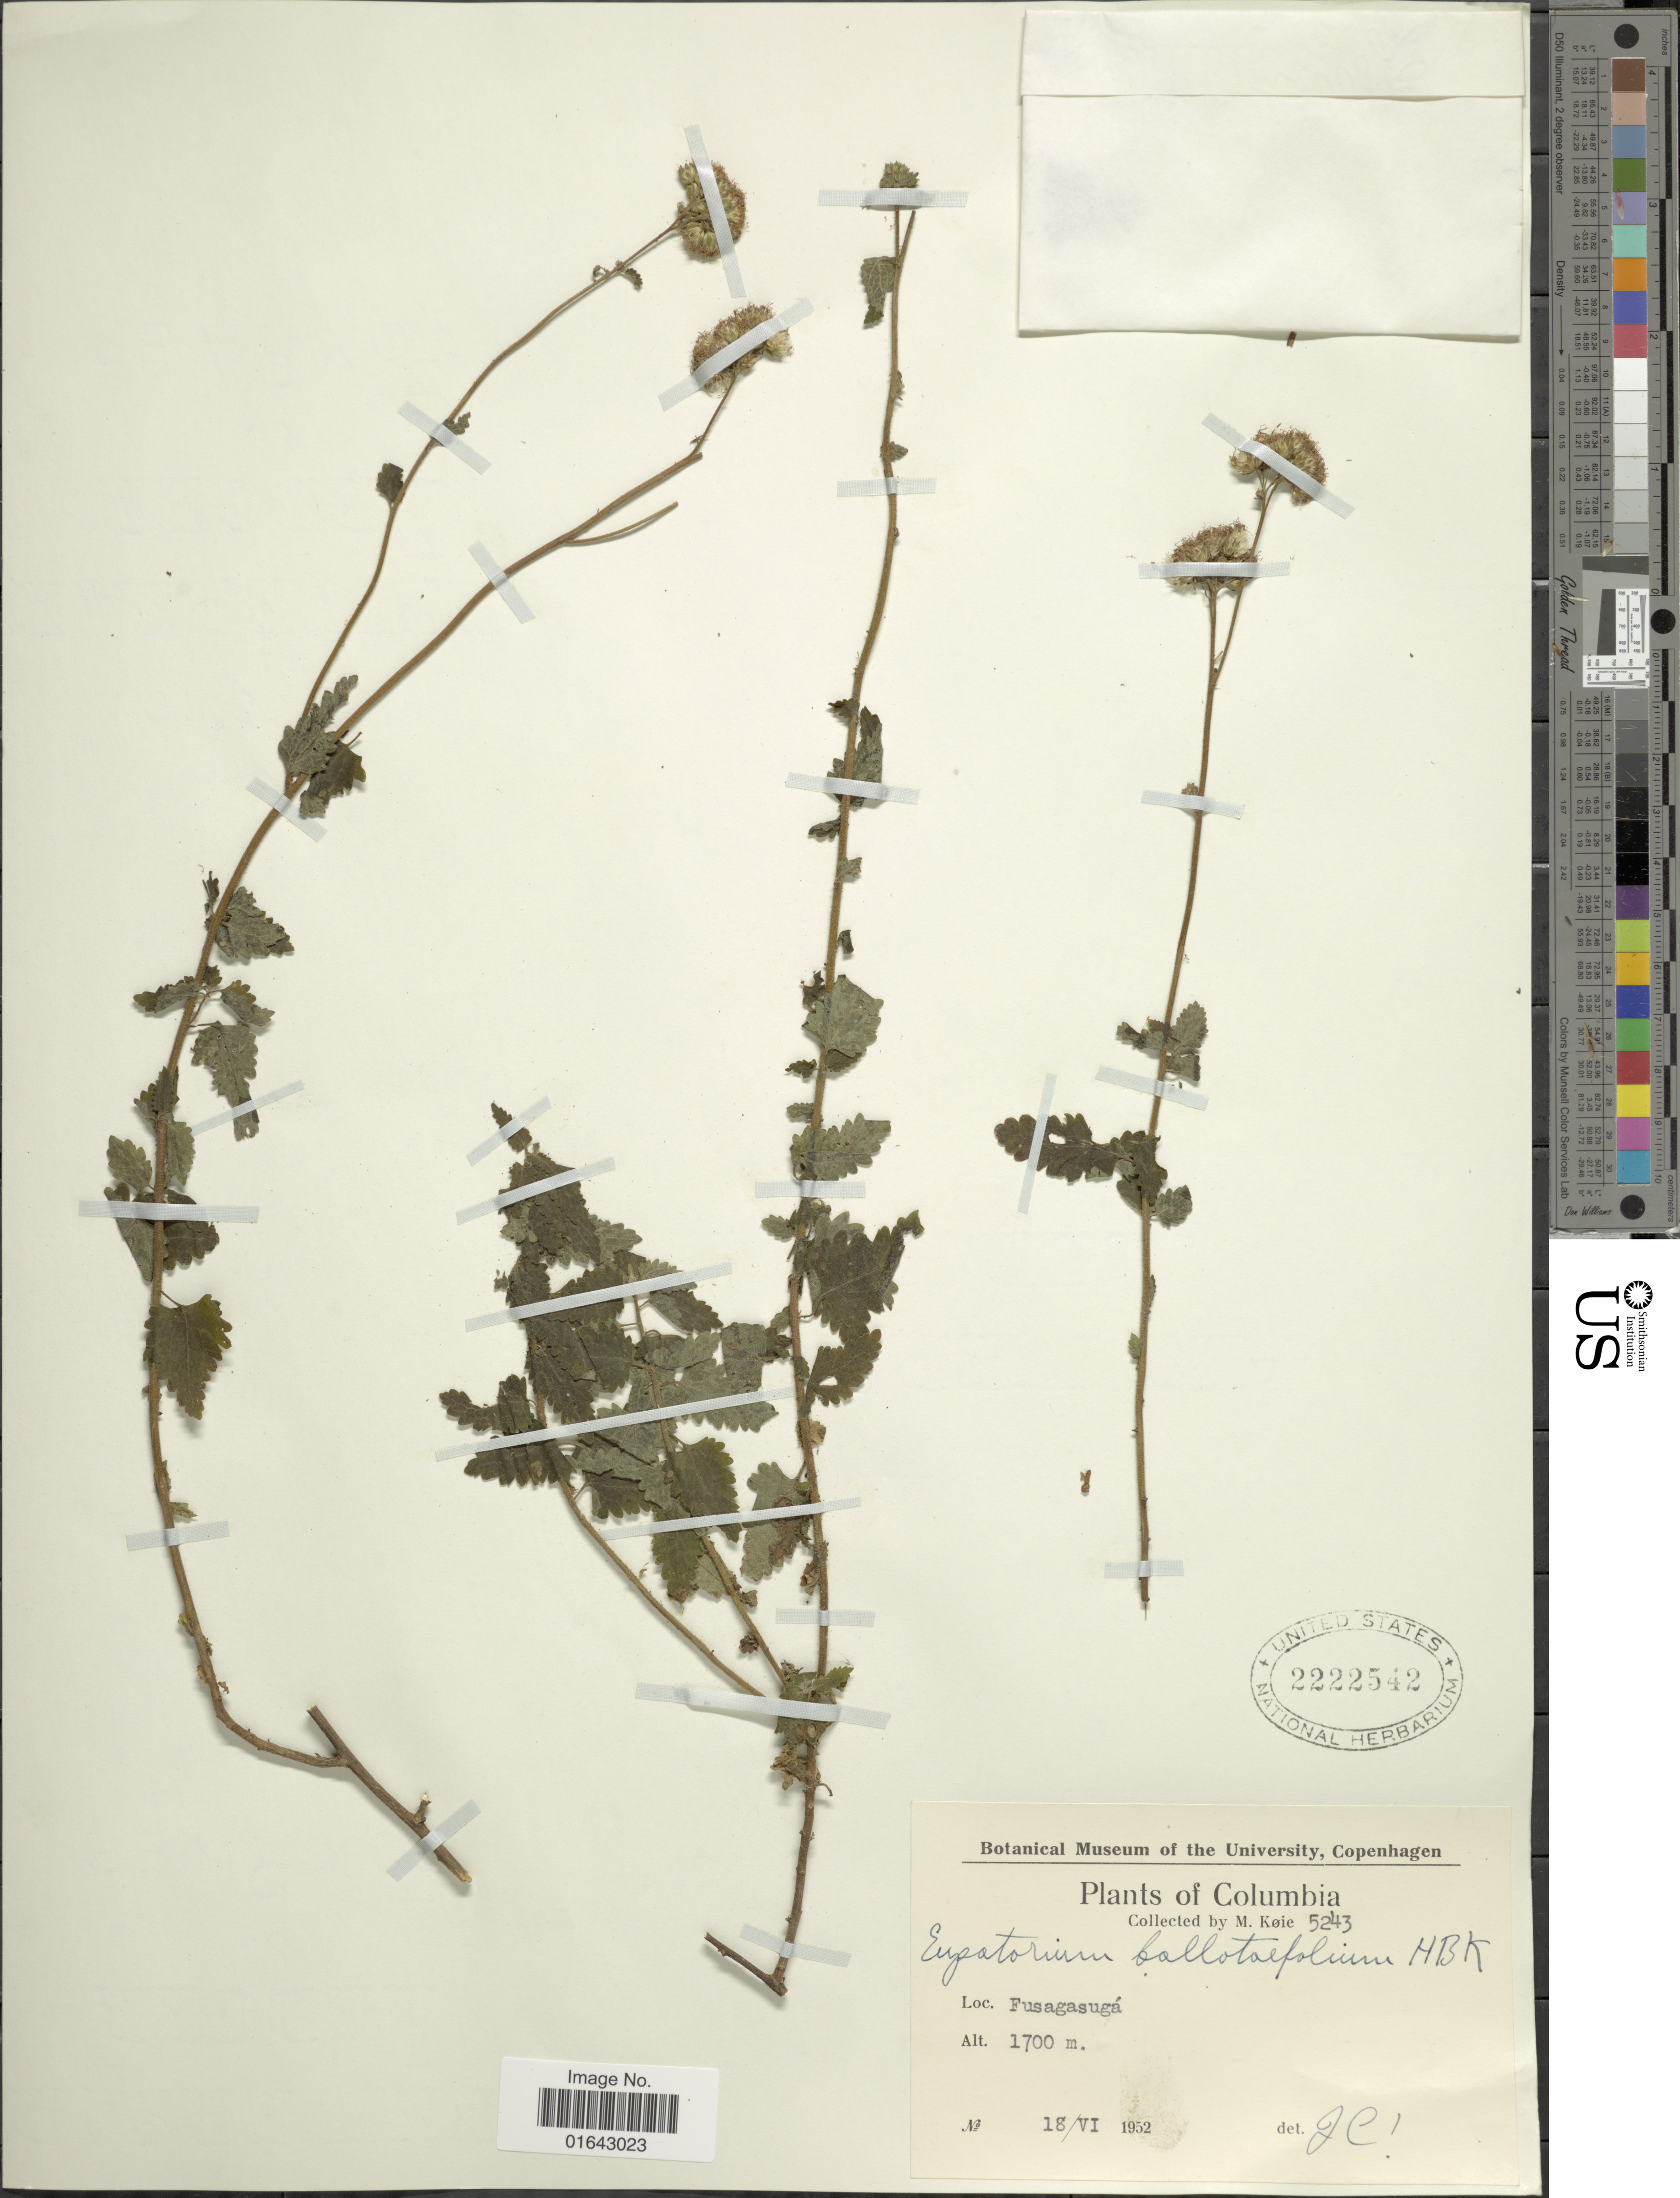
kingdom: Plantae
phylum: Tracheophyta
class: Magnoliopsida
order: Asterales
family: Asteraceae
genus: Conocliniopsis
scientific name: Conocliniopsis prasiifolia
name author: (DC.) R.M. King & H. Rob.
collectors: M. Köie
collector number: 5243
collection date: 1952-06-18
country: Colombia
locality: Fusagasugá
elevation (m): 1700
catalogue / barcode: US 2222542